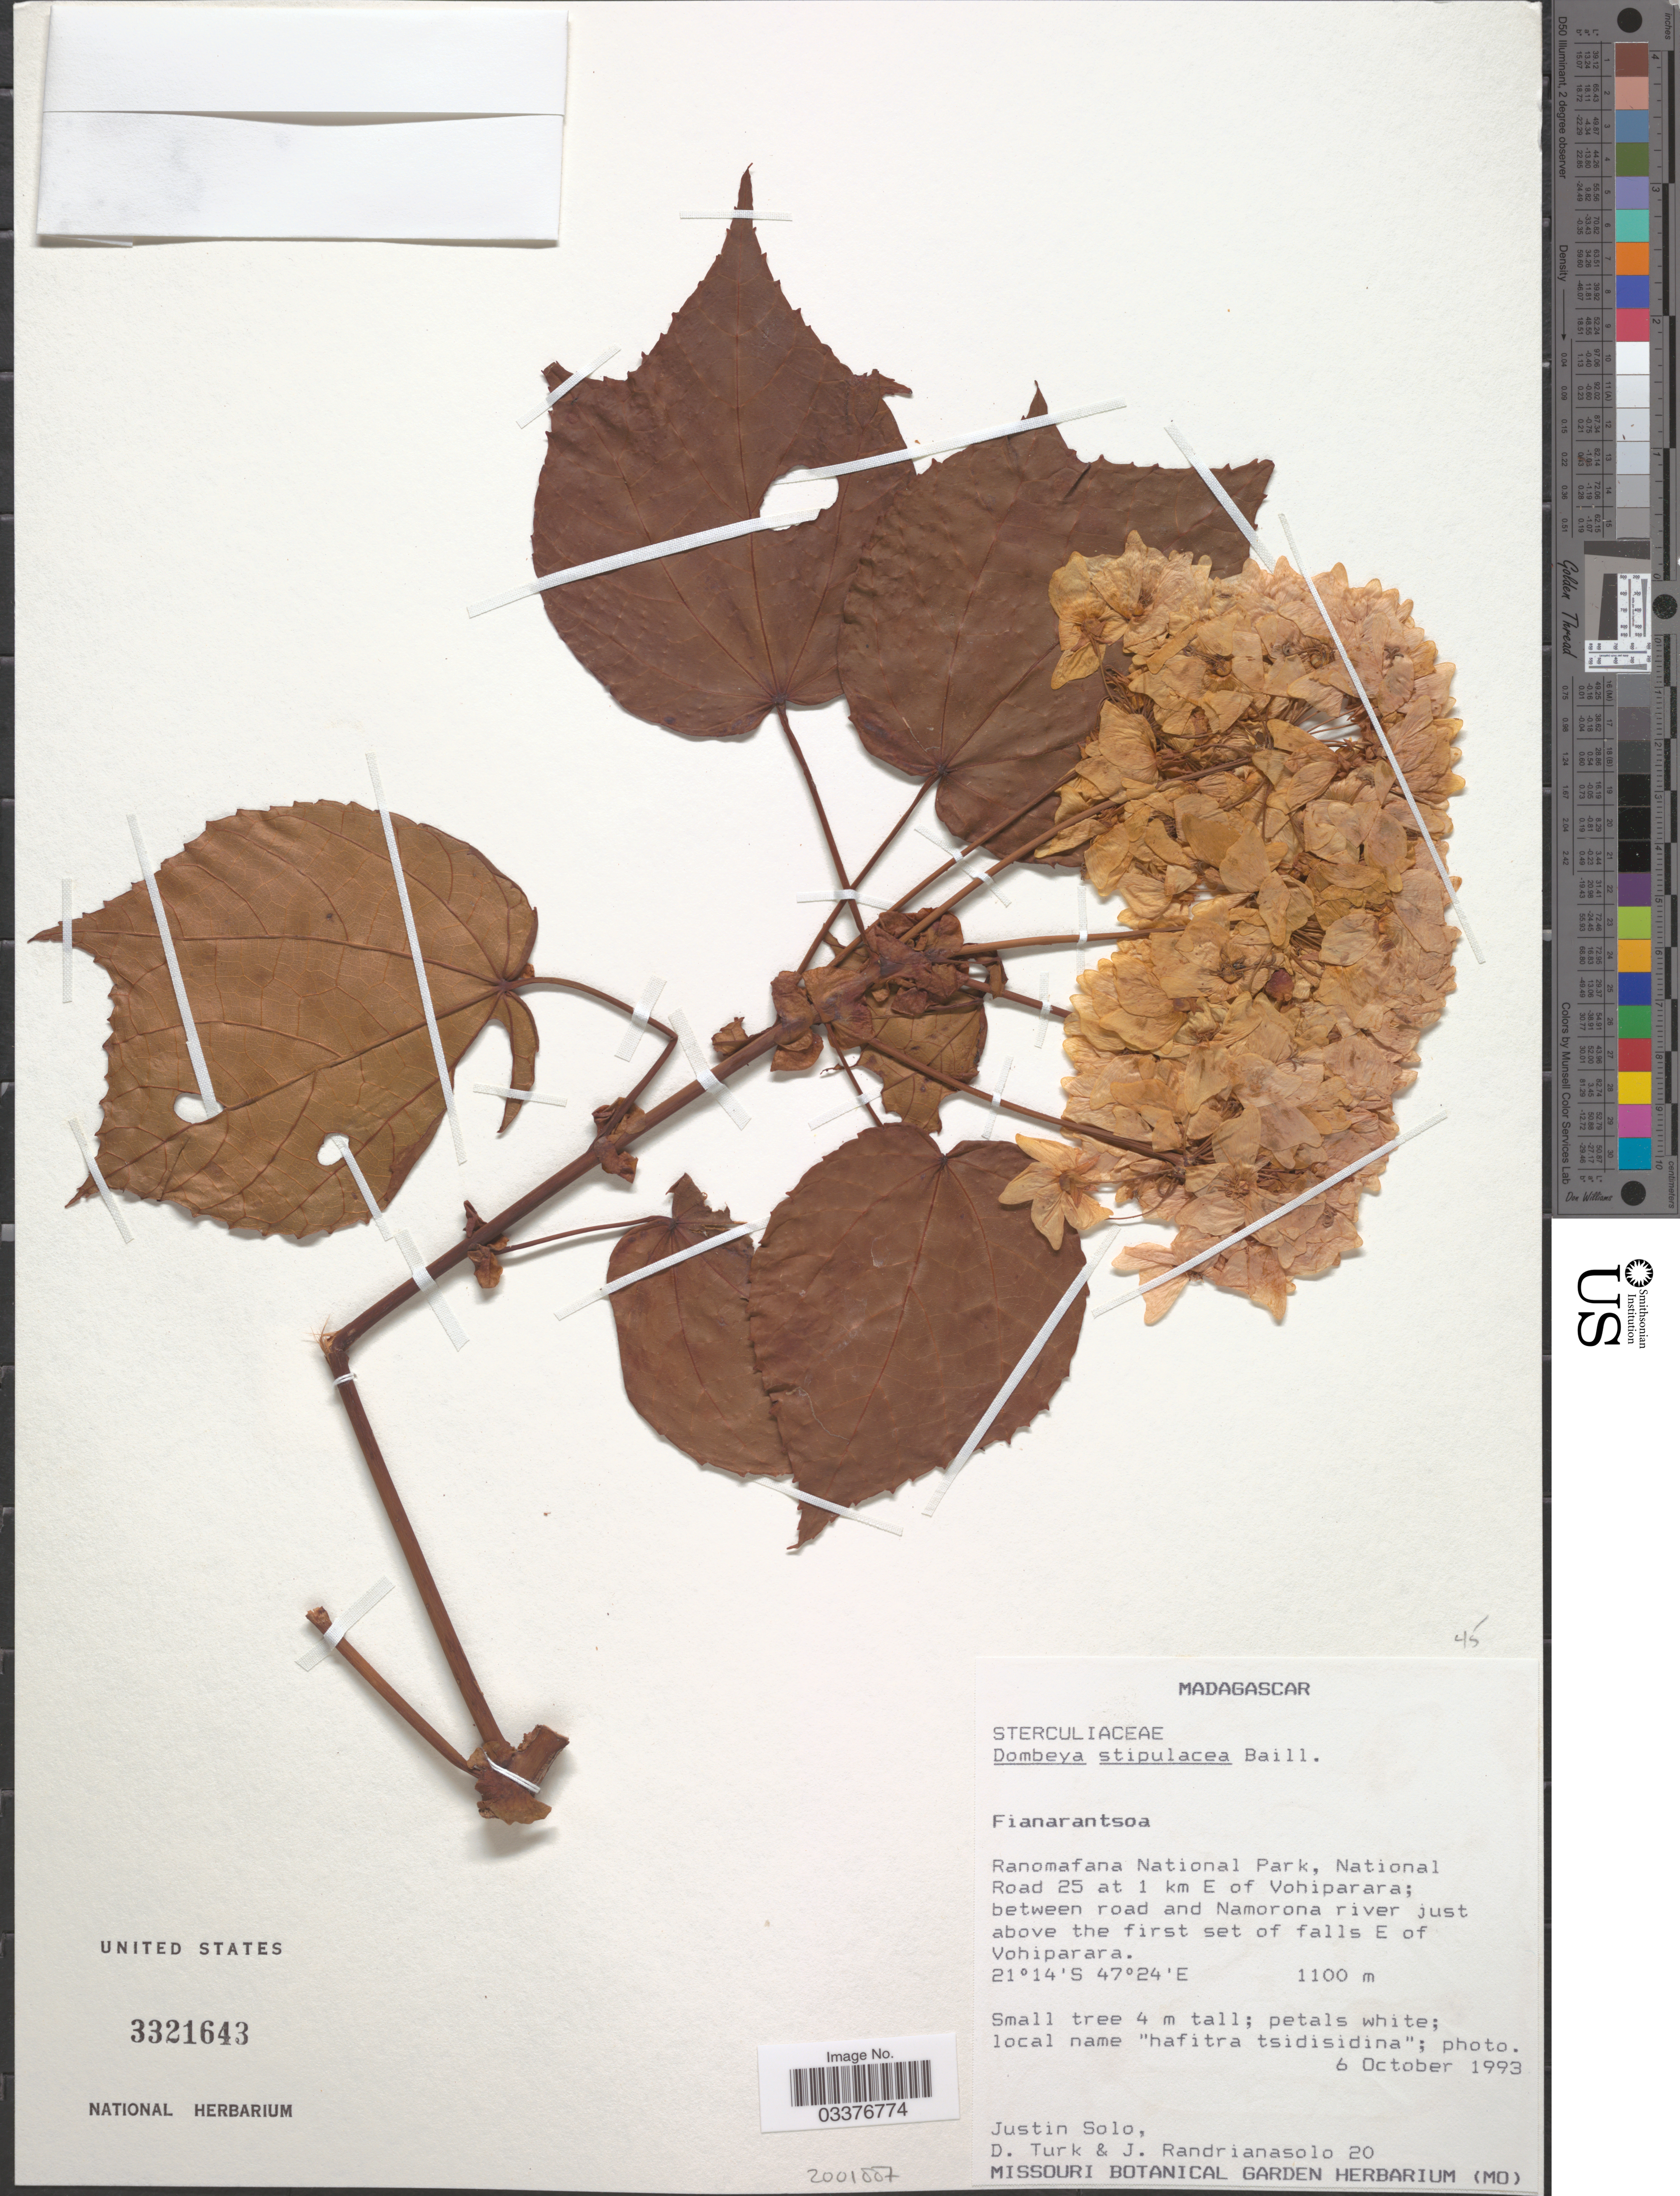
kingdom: Plantae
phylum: Tracheophyta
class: Magnoliopsida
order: Malvales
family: Malvaceae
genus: Dombeya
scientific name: Dombeya stipulacea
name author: Baill.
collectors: J. Solo, D. Turk & J. Randrianasolo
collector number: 20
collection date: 1993-10-06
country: Madagascar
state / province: Haute Matsiatra / Vatovavy Fitovinany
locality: Ranomafana National Park, National road 25 at 1 km E of Vohiparara; between road and Namorona river just above the first set of falls E of Vohiparara.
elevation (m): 1100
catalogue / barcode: US 3321643